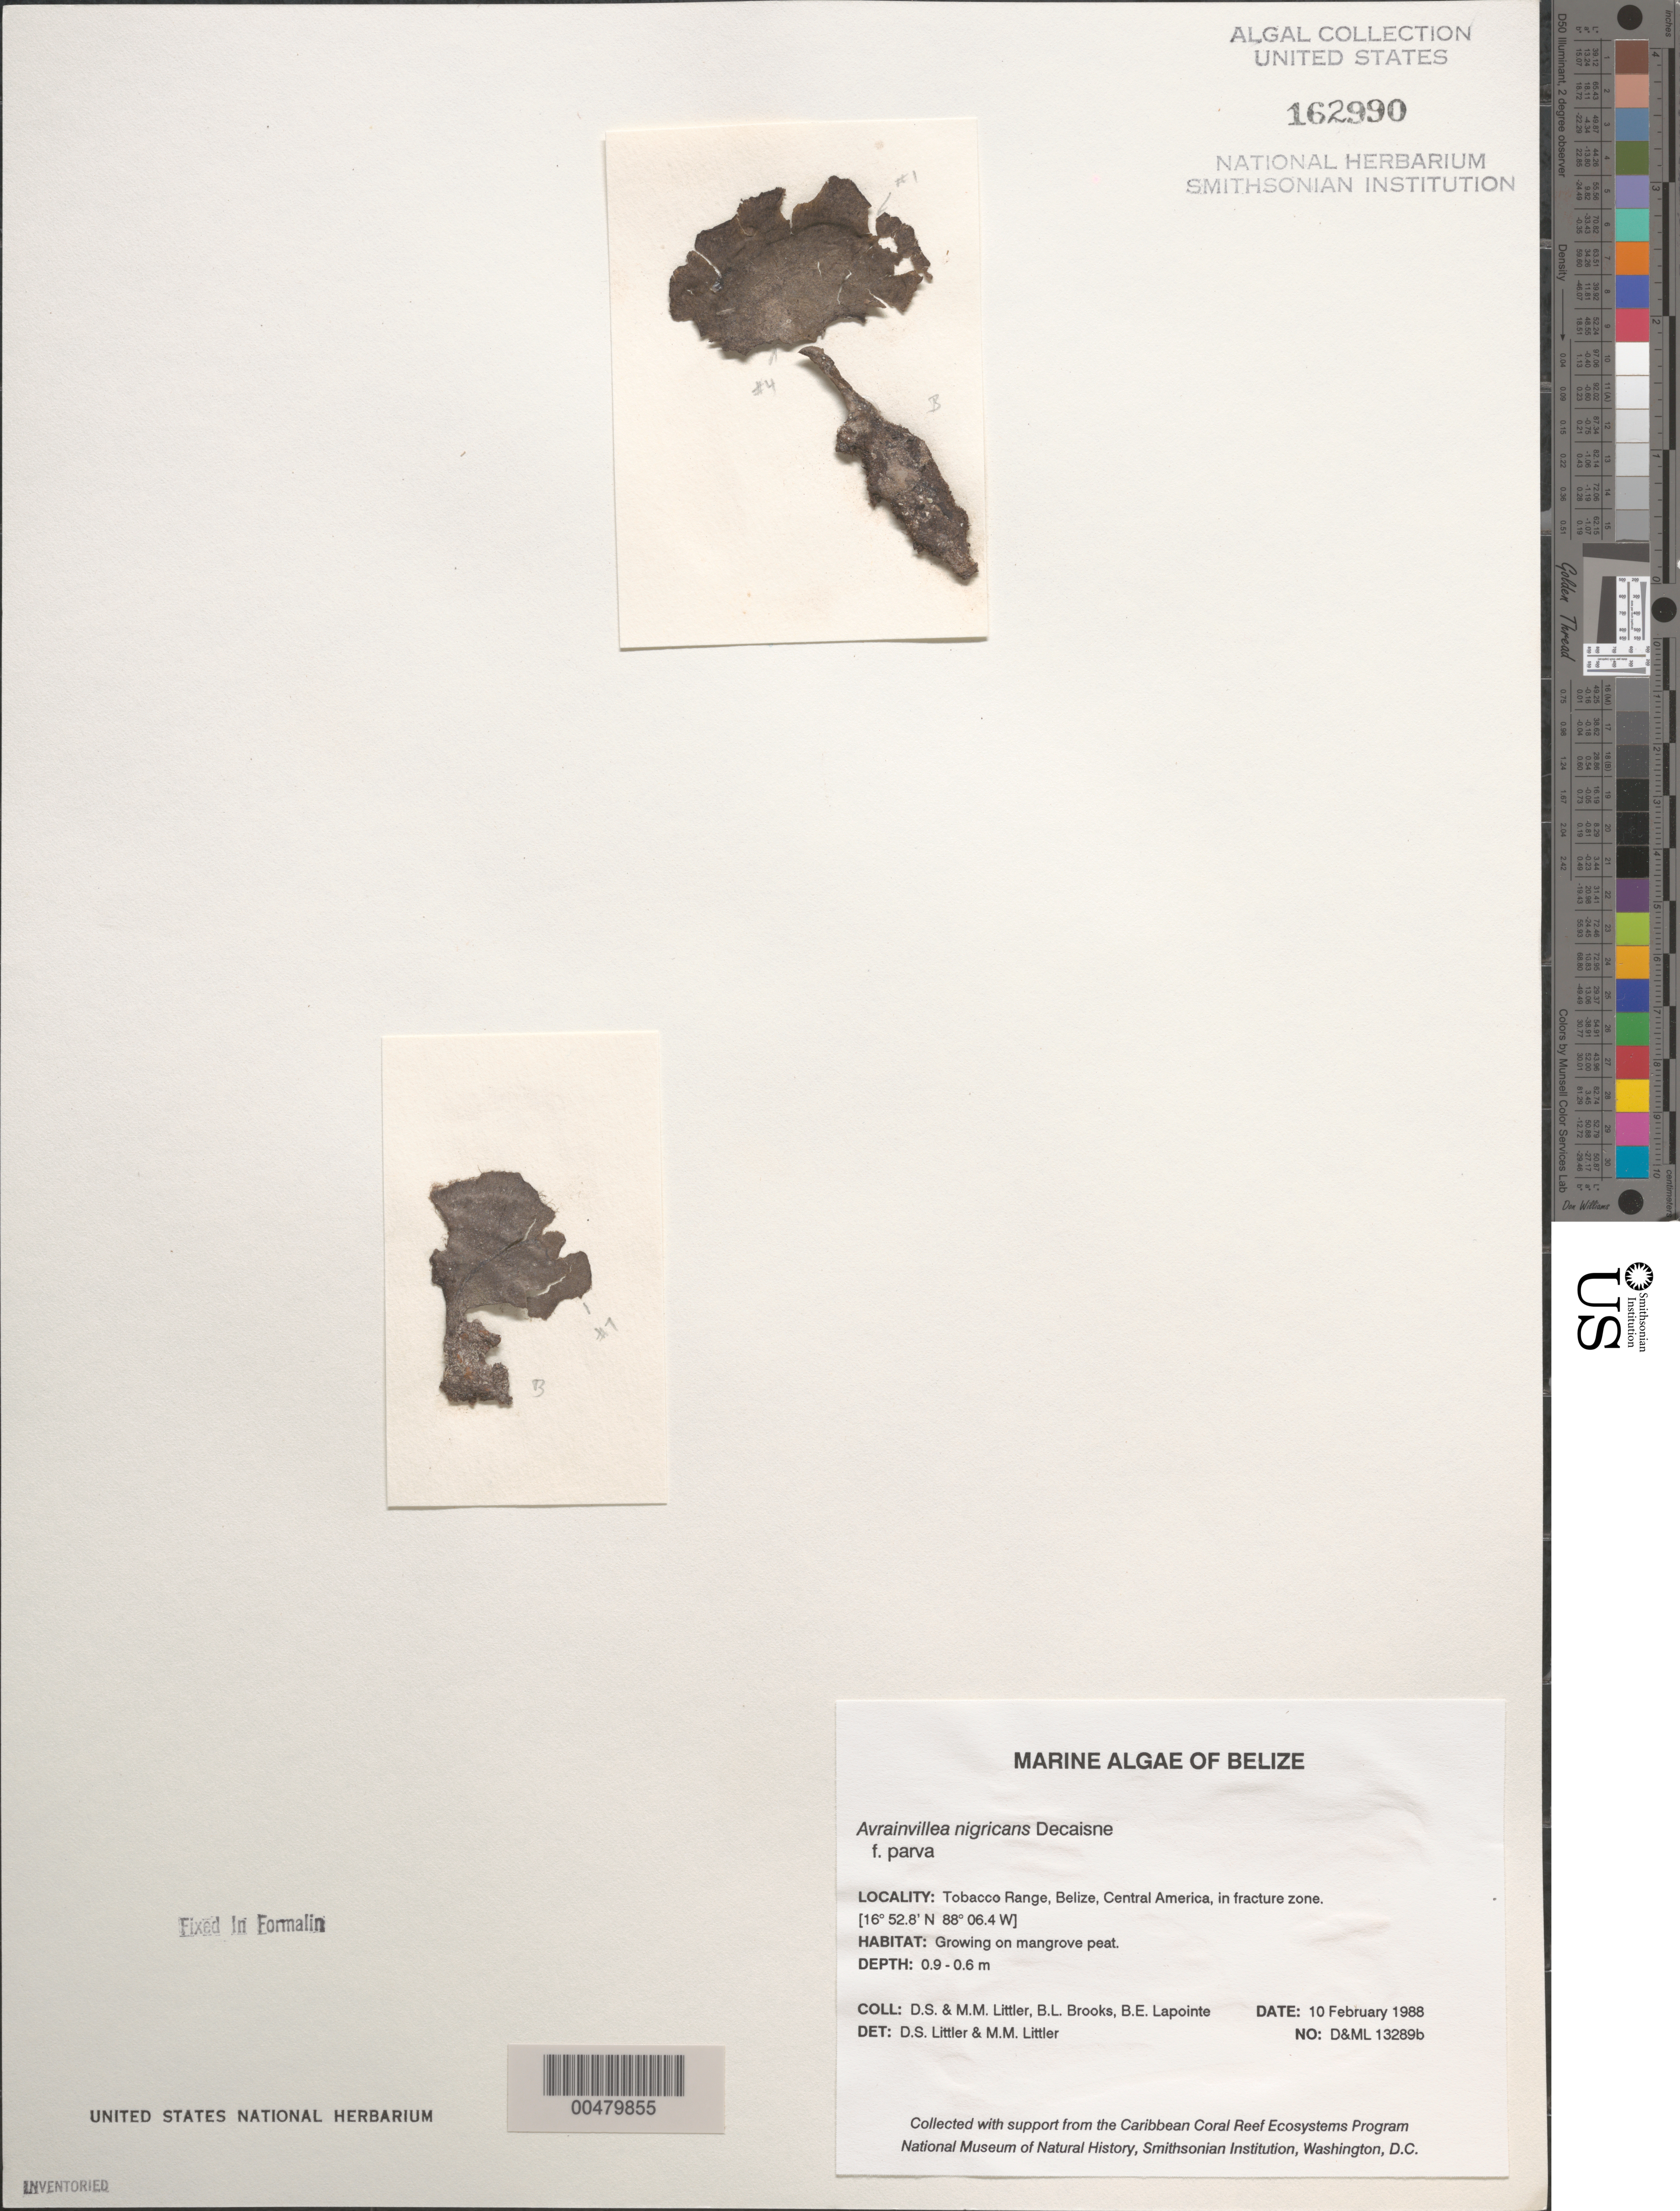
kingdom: Plantae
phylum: Chlorophyta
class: Ulvophyceae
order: Bryopsidales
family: Dichotomosiphonaceae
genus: Avrainvillea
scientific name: Avrainvillea nigricans f. parva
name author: D.S. Littler & Littler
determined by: Littler, D. S.; Littler, M. M.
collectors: D. S. Littler, M. M. Littler, B. Brooks & B. Lapointe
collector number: D&ML 13289b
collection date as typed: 10 Feb 1988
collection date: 1988-02-10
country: Belize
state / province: Stann Creek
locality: Tobacco Range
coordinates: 16 52.8'N, 88 06.4'W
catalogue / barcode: US 162990